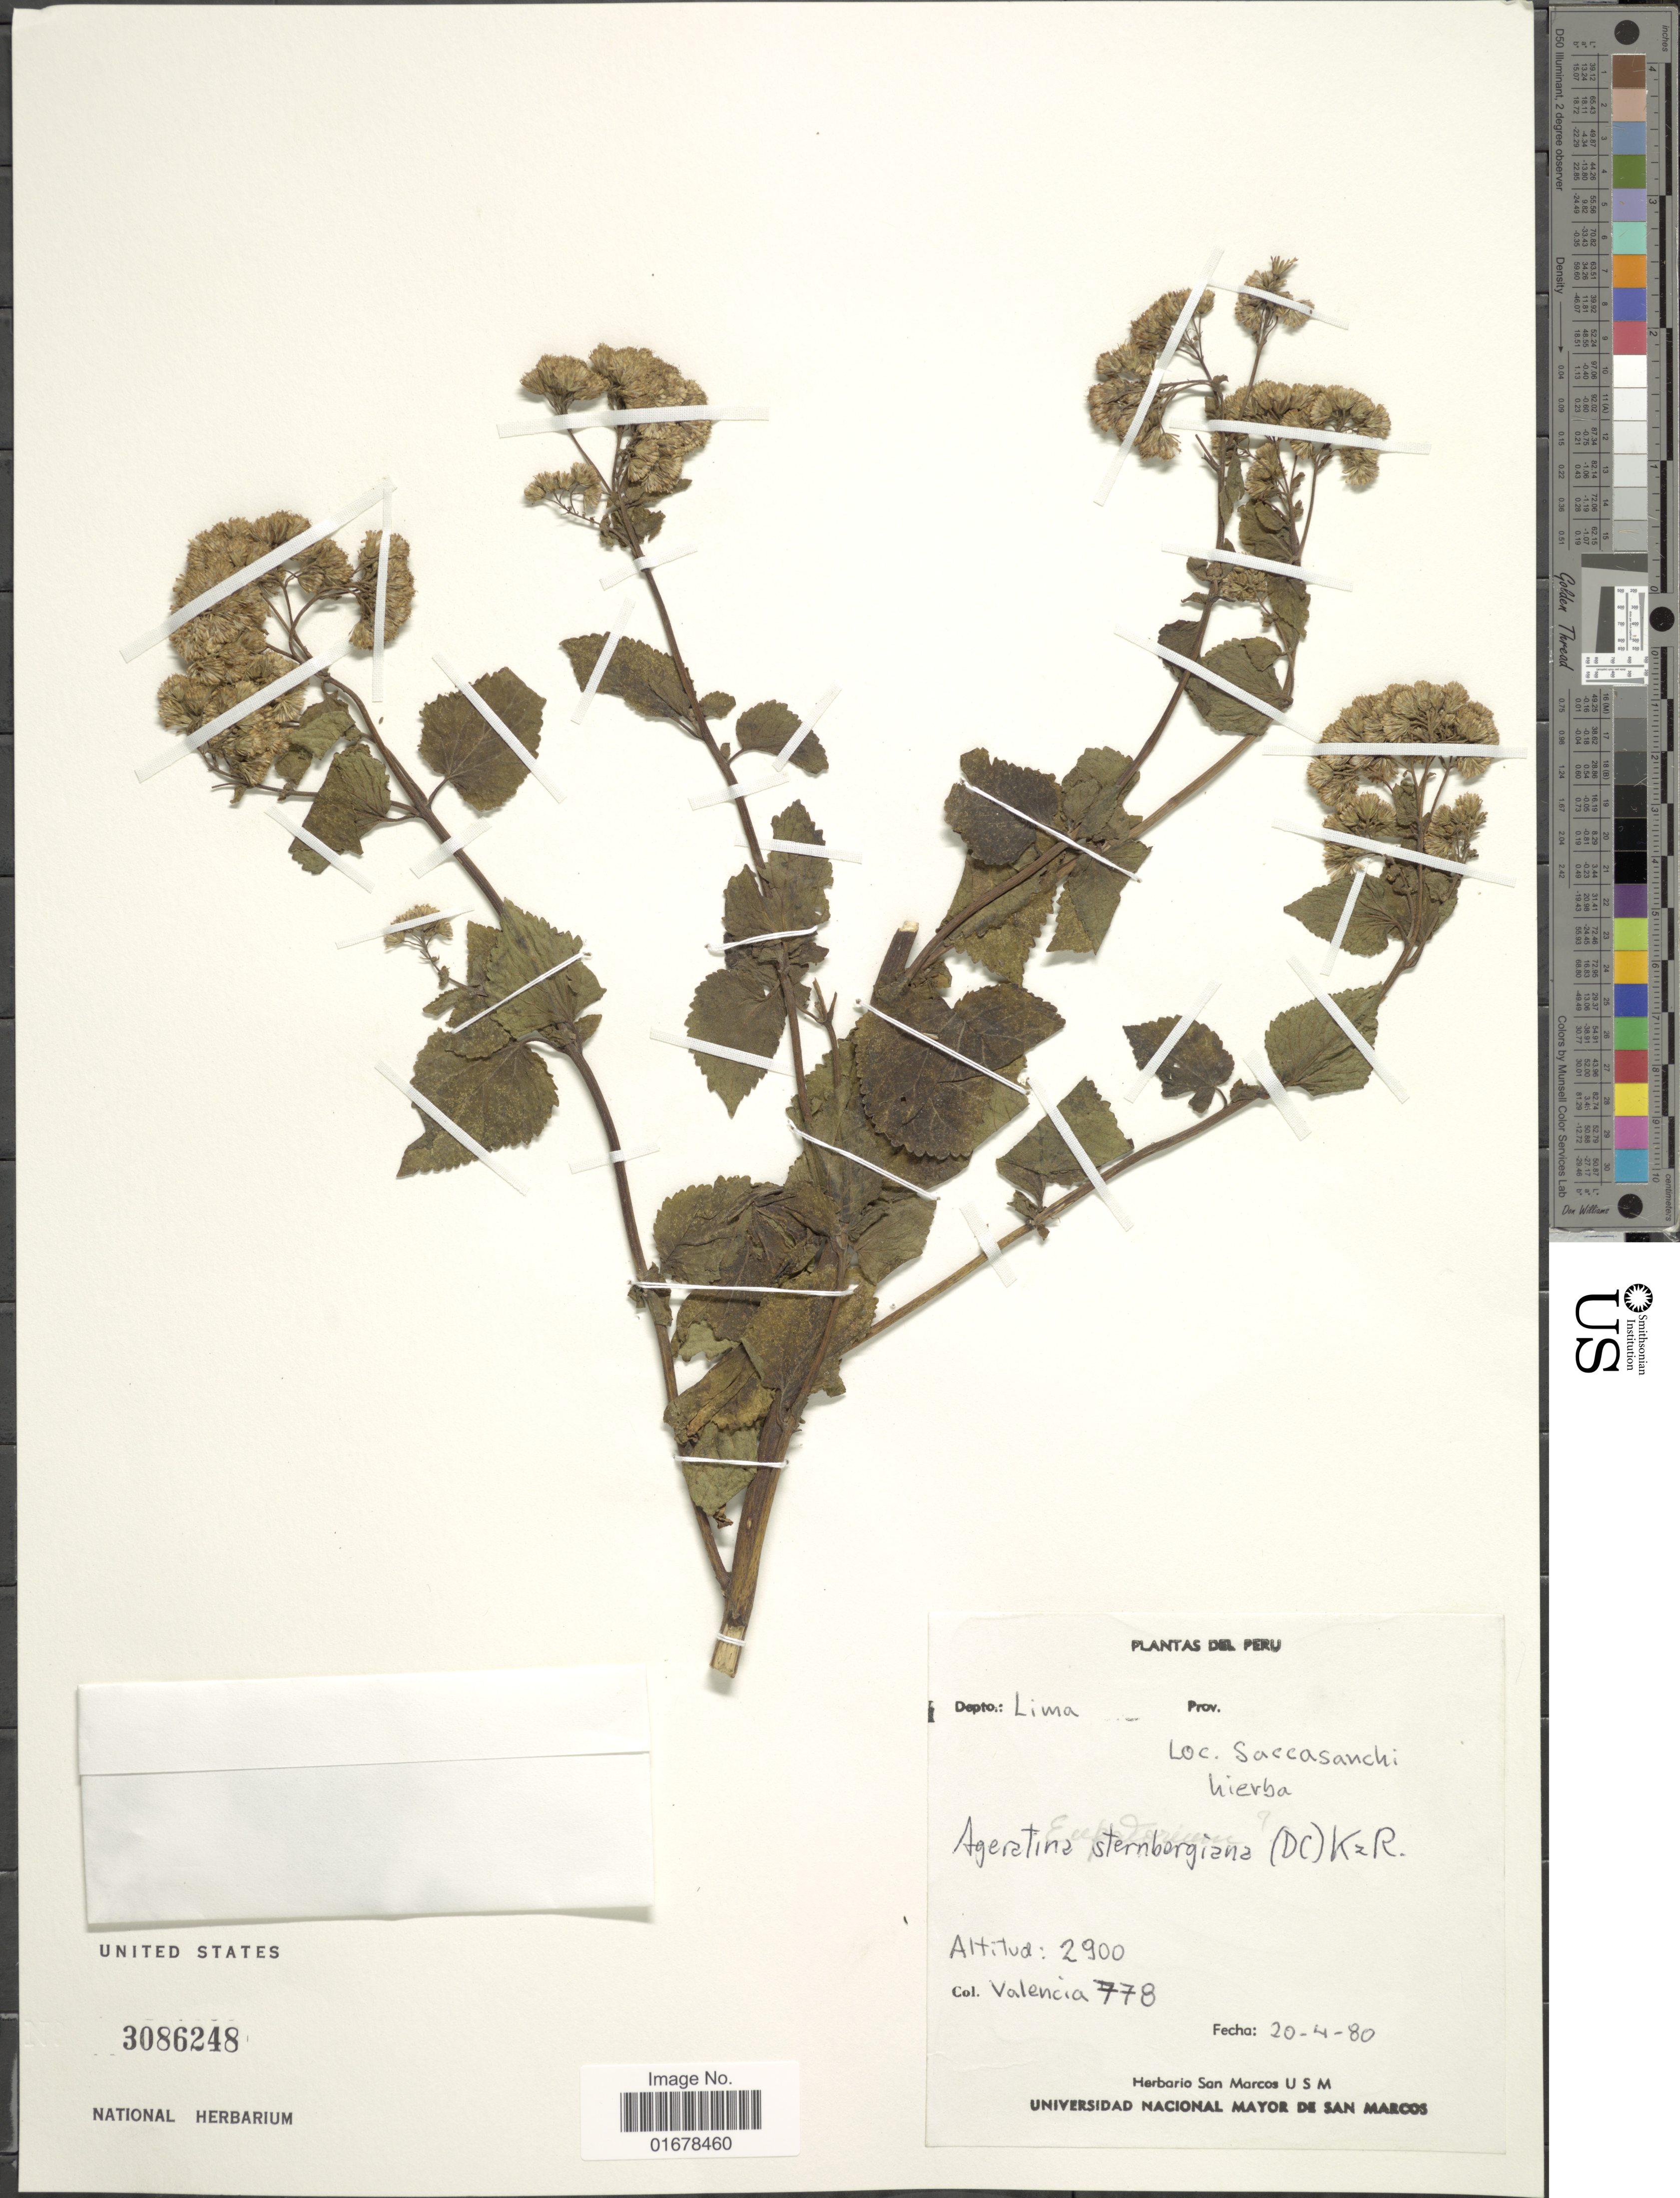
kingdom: Plantae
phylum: Tracheophyta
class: Magnoliopsida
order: Asterales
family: Asteraceae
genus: Ageratina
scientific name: Ageratina sternbergiana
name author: (DC.) R.M. King & H. Rob.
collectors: -. Valencia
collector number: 778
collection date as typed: Transcribed d/m/y: 20/4/80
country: Peru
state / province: Lima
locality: Depto. Lima, Saccasanchi hierba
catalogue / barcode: US 3086248